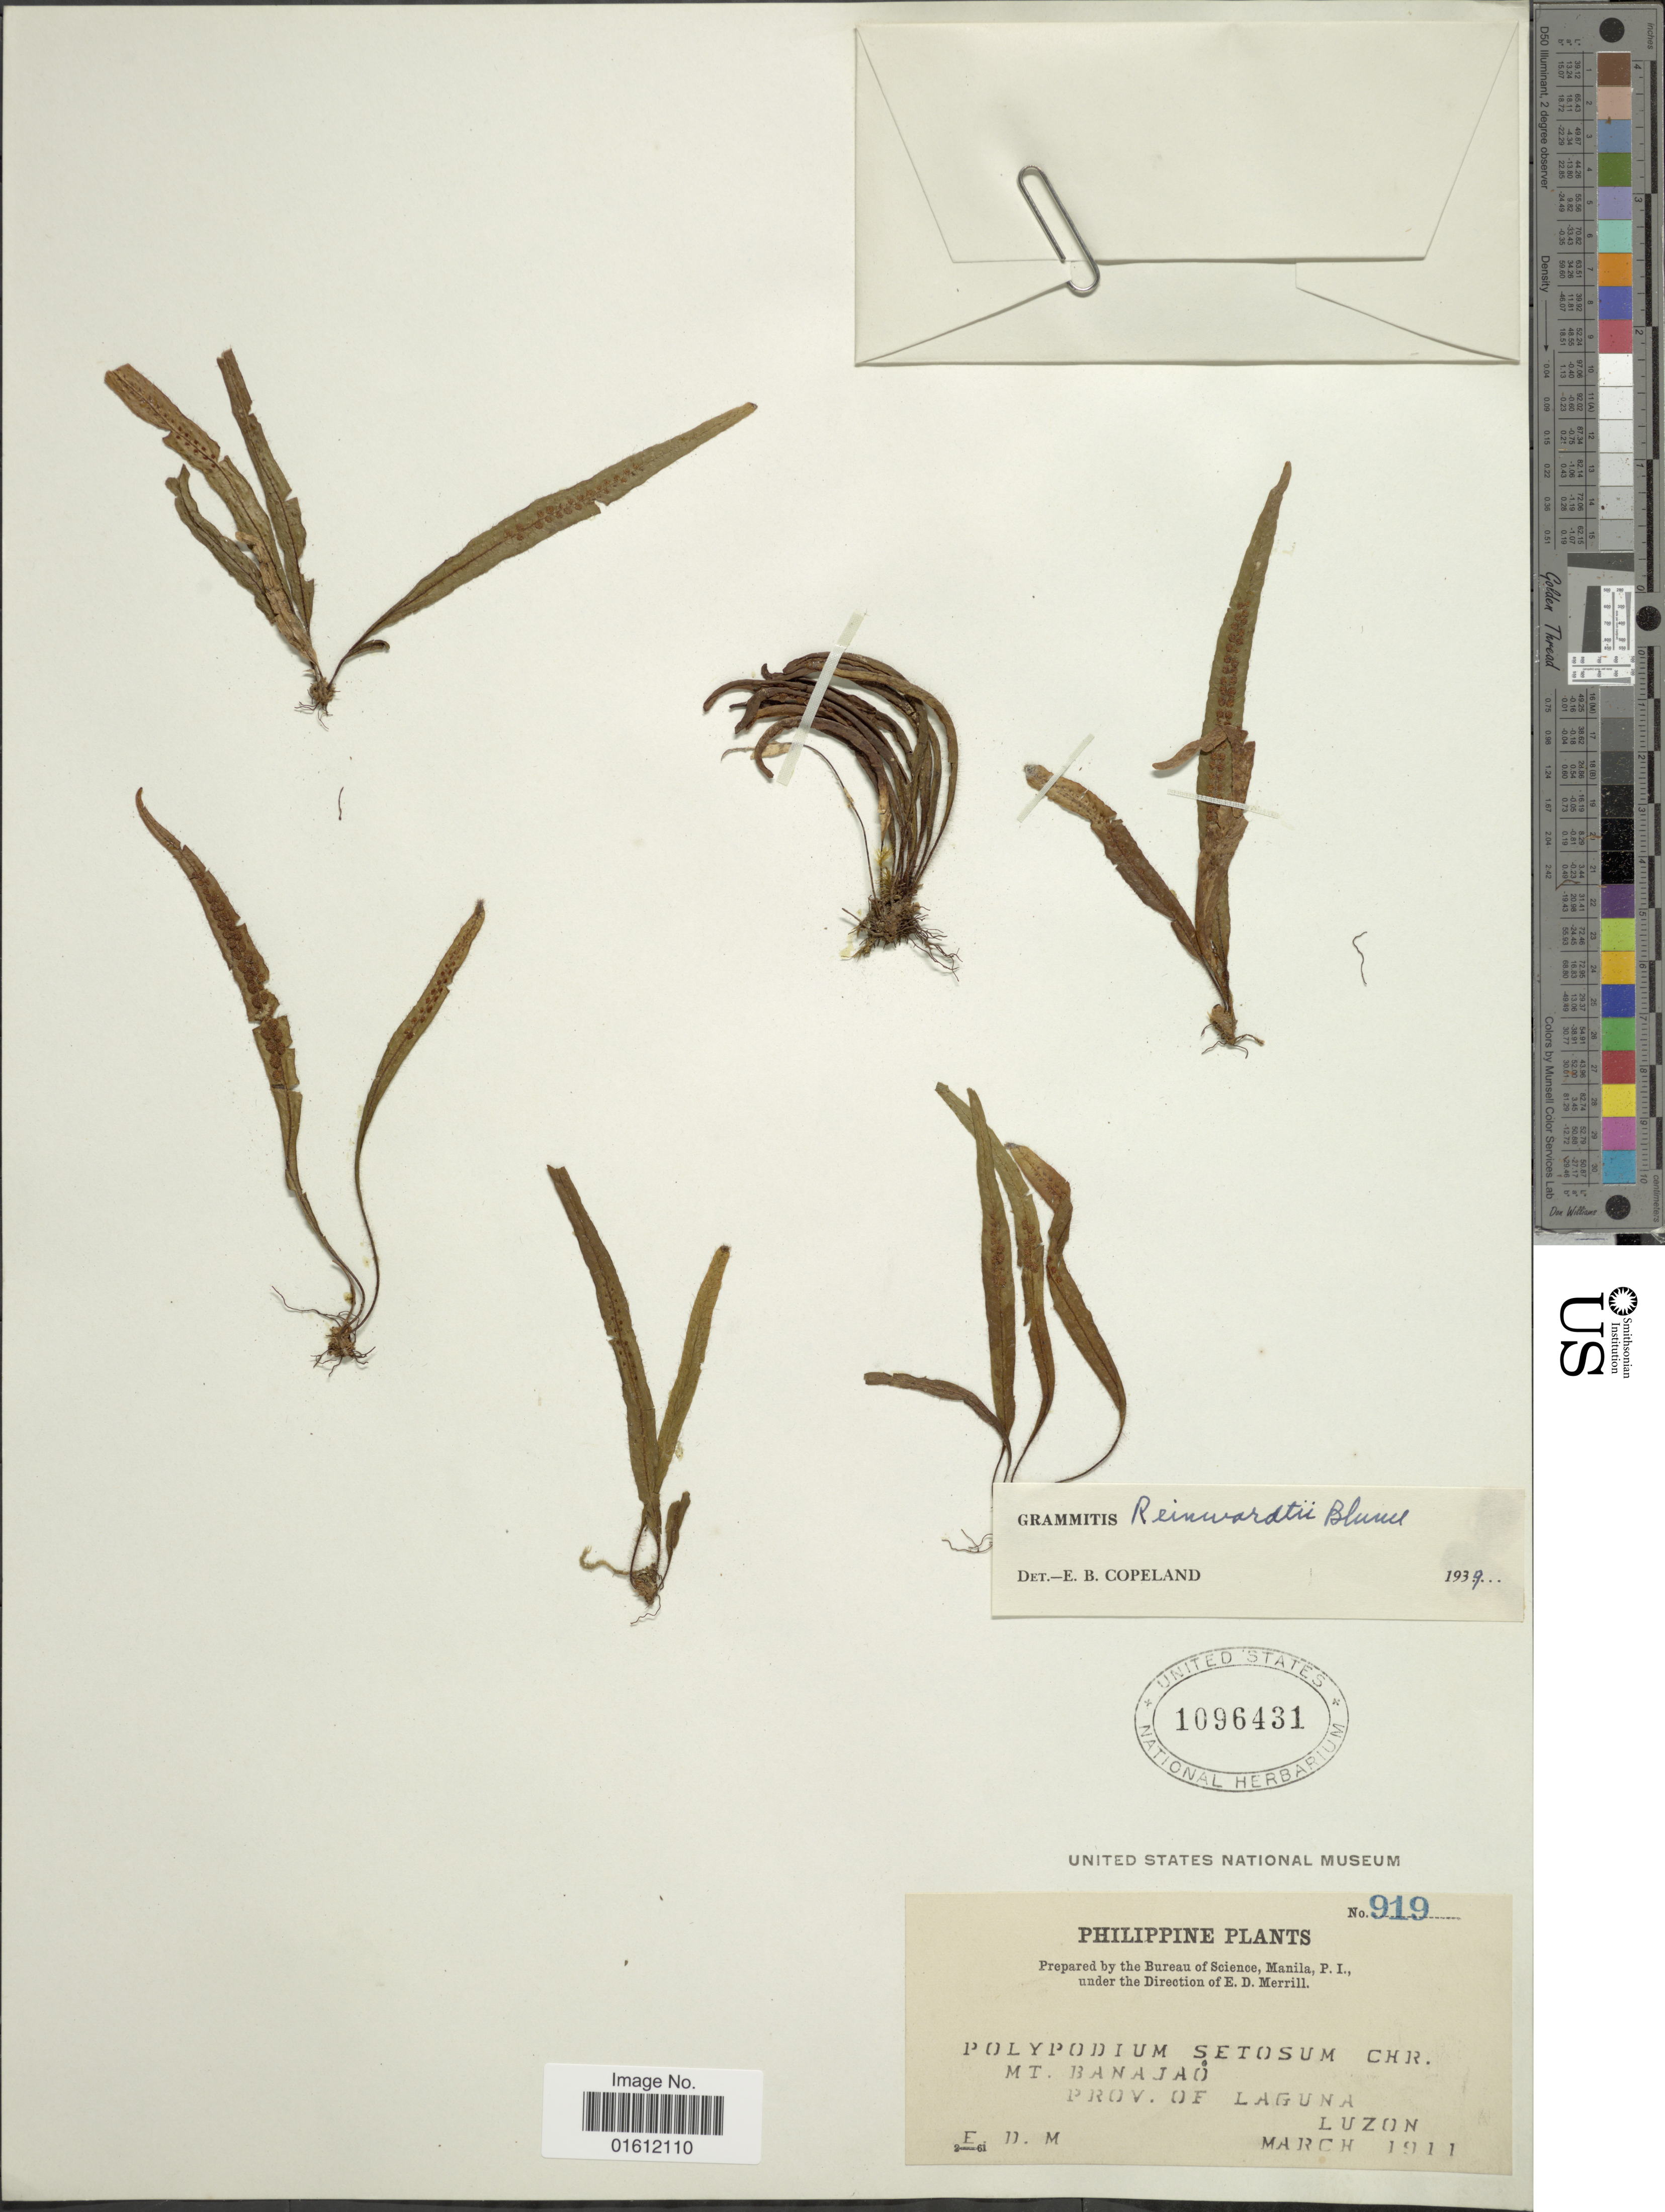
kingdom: Plantae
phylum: Tracheophyta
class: Polypodiopsida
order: Polypodiales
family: Polypodiaceae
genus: Oreogrammitis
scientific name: Oreogrammitis reinwardtii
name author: (Blume) Parris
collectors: E. D. Merrill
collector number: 919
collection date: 1911-03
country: Philippines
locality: Mt Banajao, Prov. of Laguna, Luzon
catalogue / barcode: US 1096431